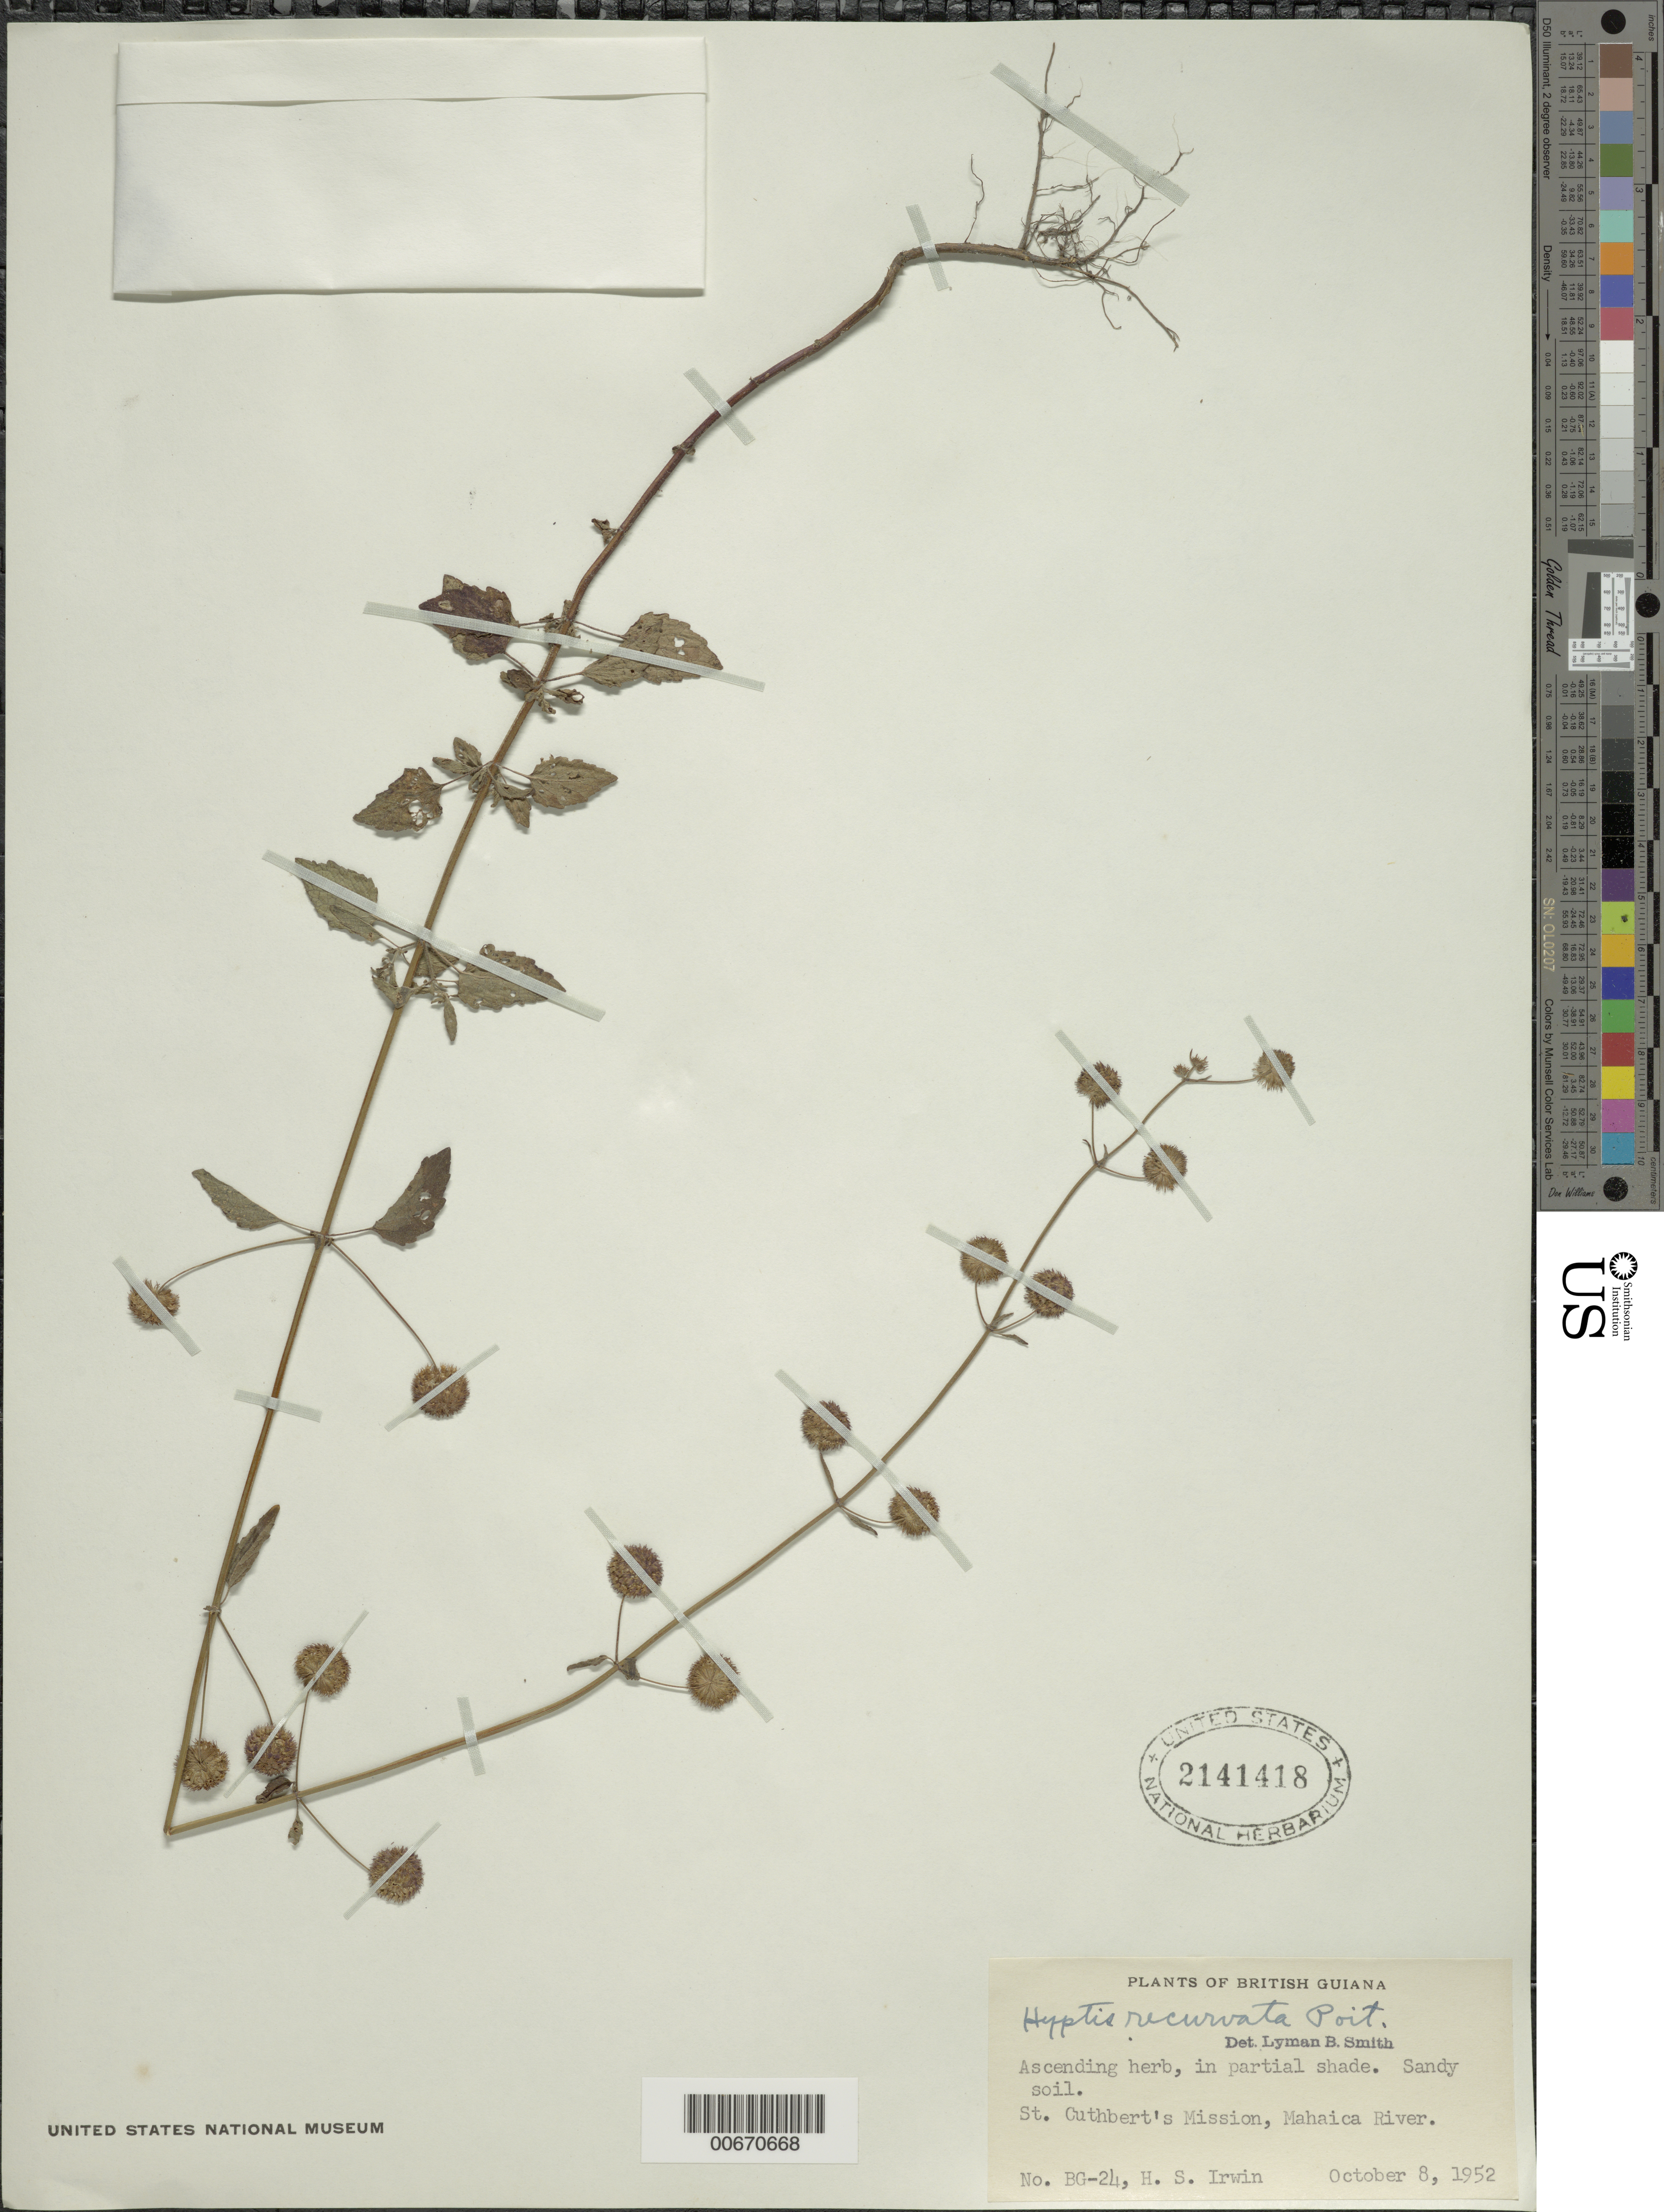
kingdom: Plantae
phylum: Tracheophyta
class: Magnoliopsida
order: Lamiales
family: Lamiaceae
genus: Hyptis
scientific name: Hyptis recurvata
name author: Poit.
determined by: Smith, Lyman B., (US), NMNH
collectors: H. Irwin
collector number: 24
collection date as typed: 8-Oct-52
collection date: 1952-10-08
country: Guyana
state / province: Demerara-Mahaica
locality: St. Cuthberts Mission, Mahaica R.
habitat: Partial shade, sandy soil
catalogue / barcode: US 2141418